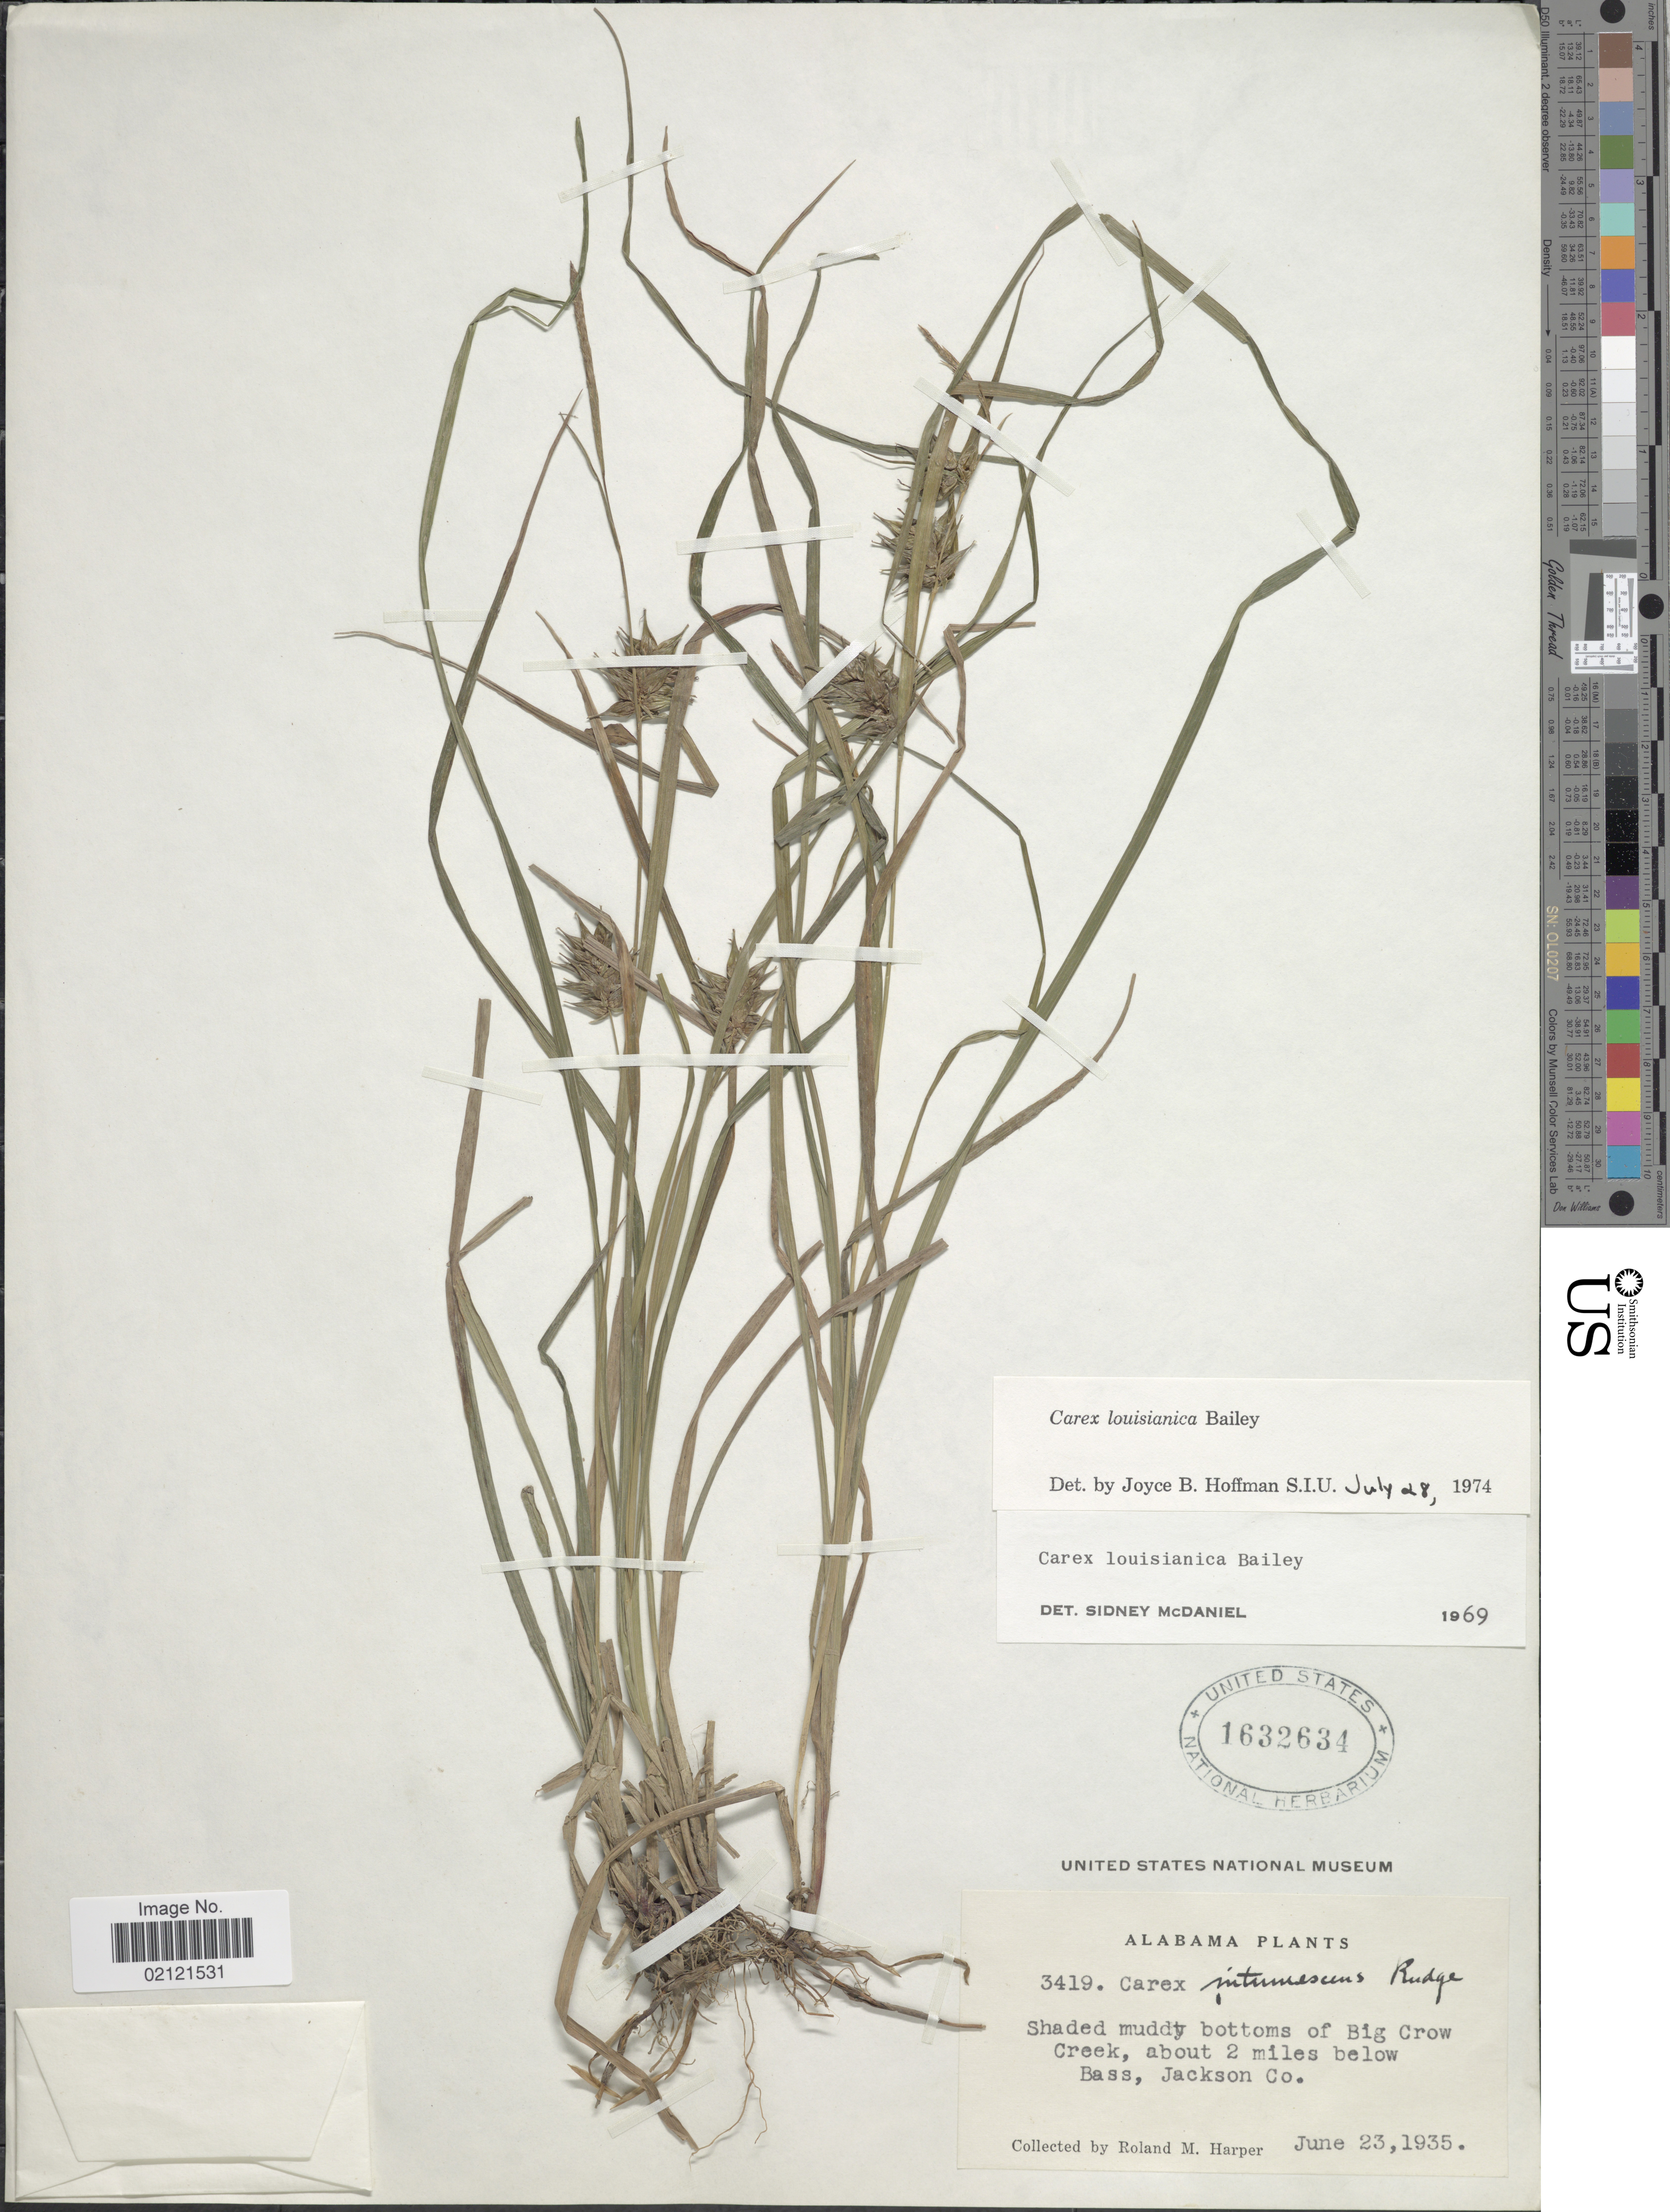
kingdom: Plantae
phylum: Tracheophyta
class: Liliopsida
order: Poales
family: Cyperaceae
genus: Carex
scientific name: Carex louisianica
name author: L.H. Bailey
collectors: R. M. Harper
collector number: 3419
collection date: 1935-06-23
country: United States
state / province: Alabama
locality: Shaded muddy bottoms of Big Crow Creek, about 2 miles below Bass, Jackson Co.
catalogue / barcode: US 1632634